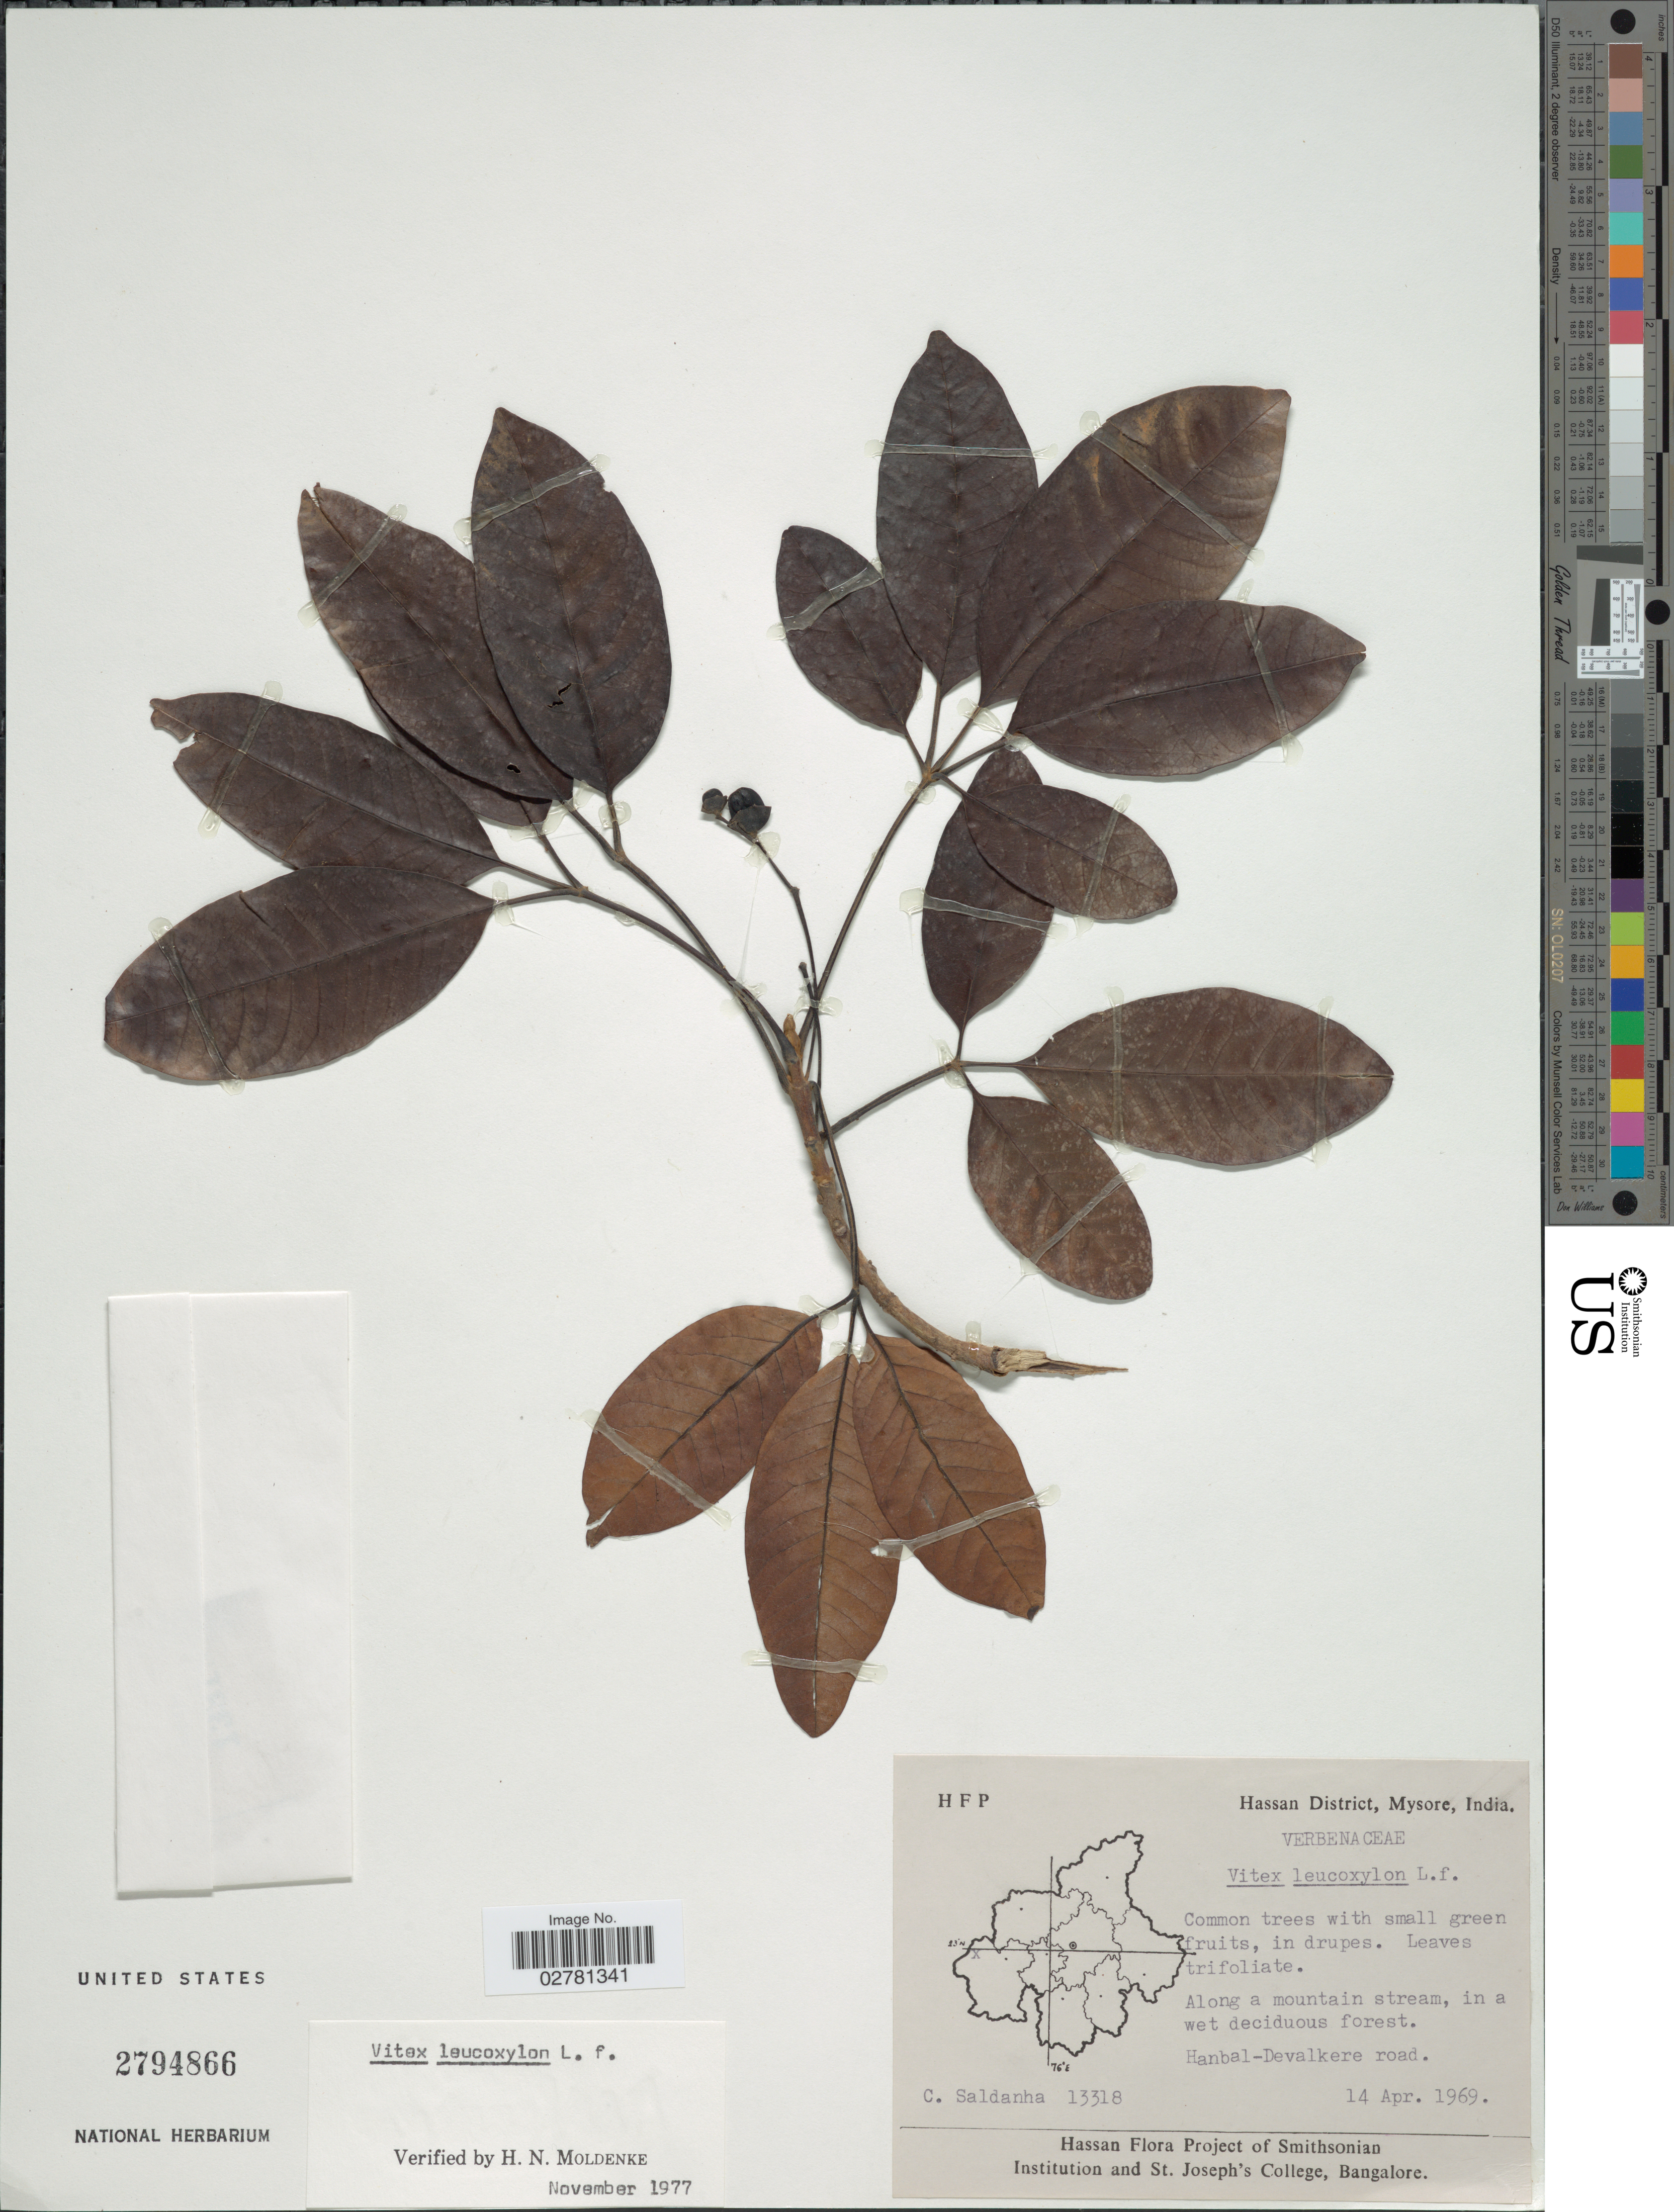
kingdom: Plantae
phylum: Tracheophyta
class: Magnoliopsida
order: Lamiales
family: Lamiaceae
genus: Vitex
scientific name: Vitex leucoxylon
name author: L. f.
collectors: C. Saldanha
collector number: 13318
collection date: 1969-04-14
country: India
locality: Hassan District, Mysore. Hanbal-Devalkere road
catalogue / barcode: US 2794866